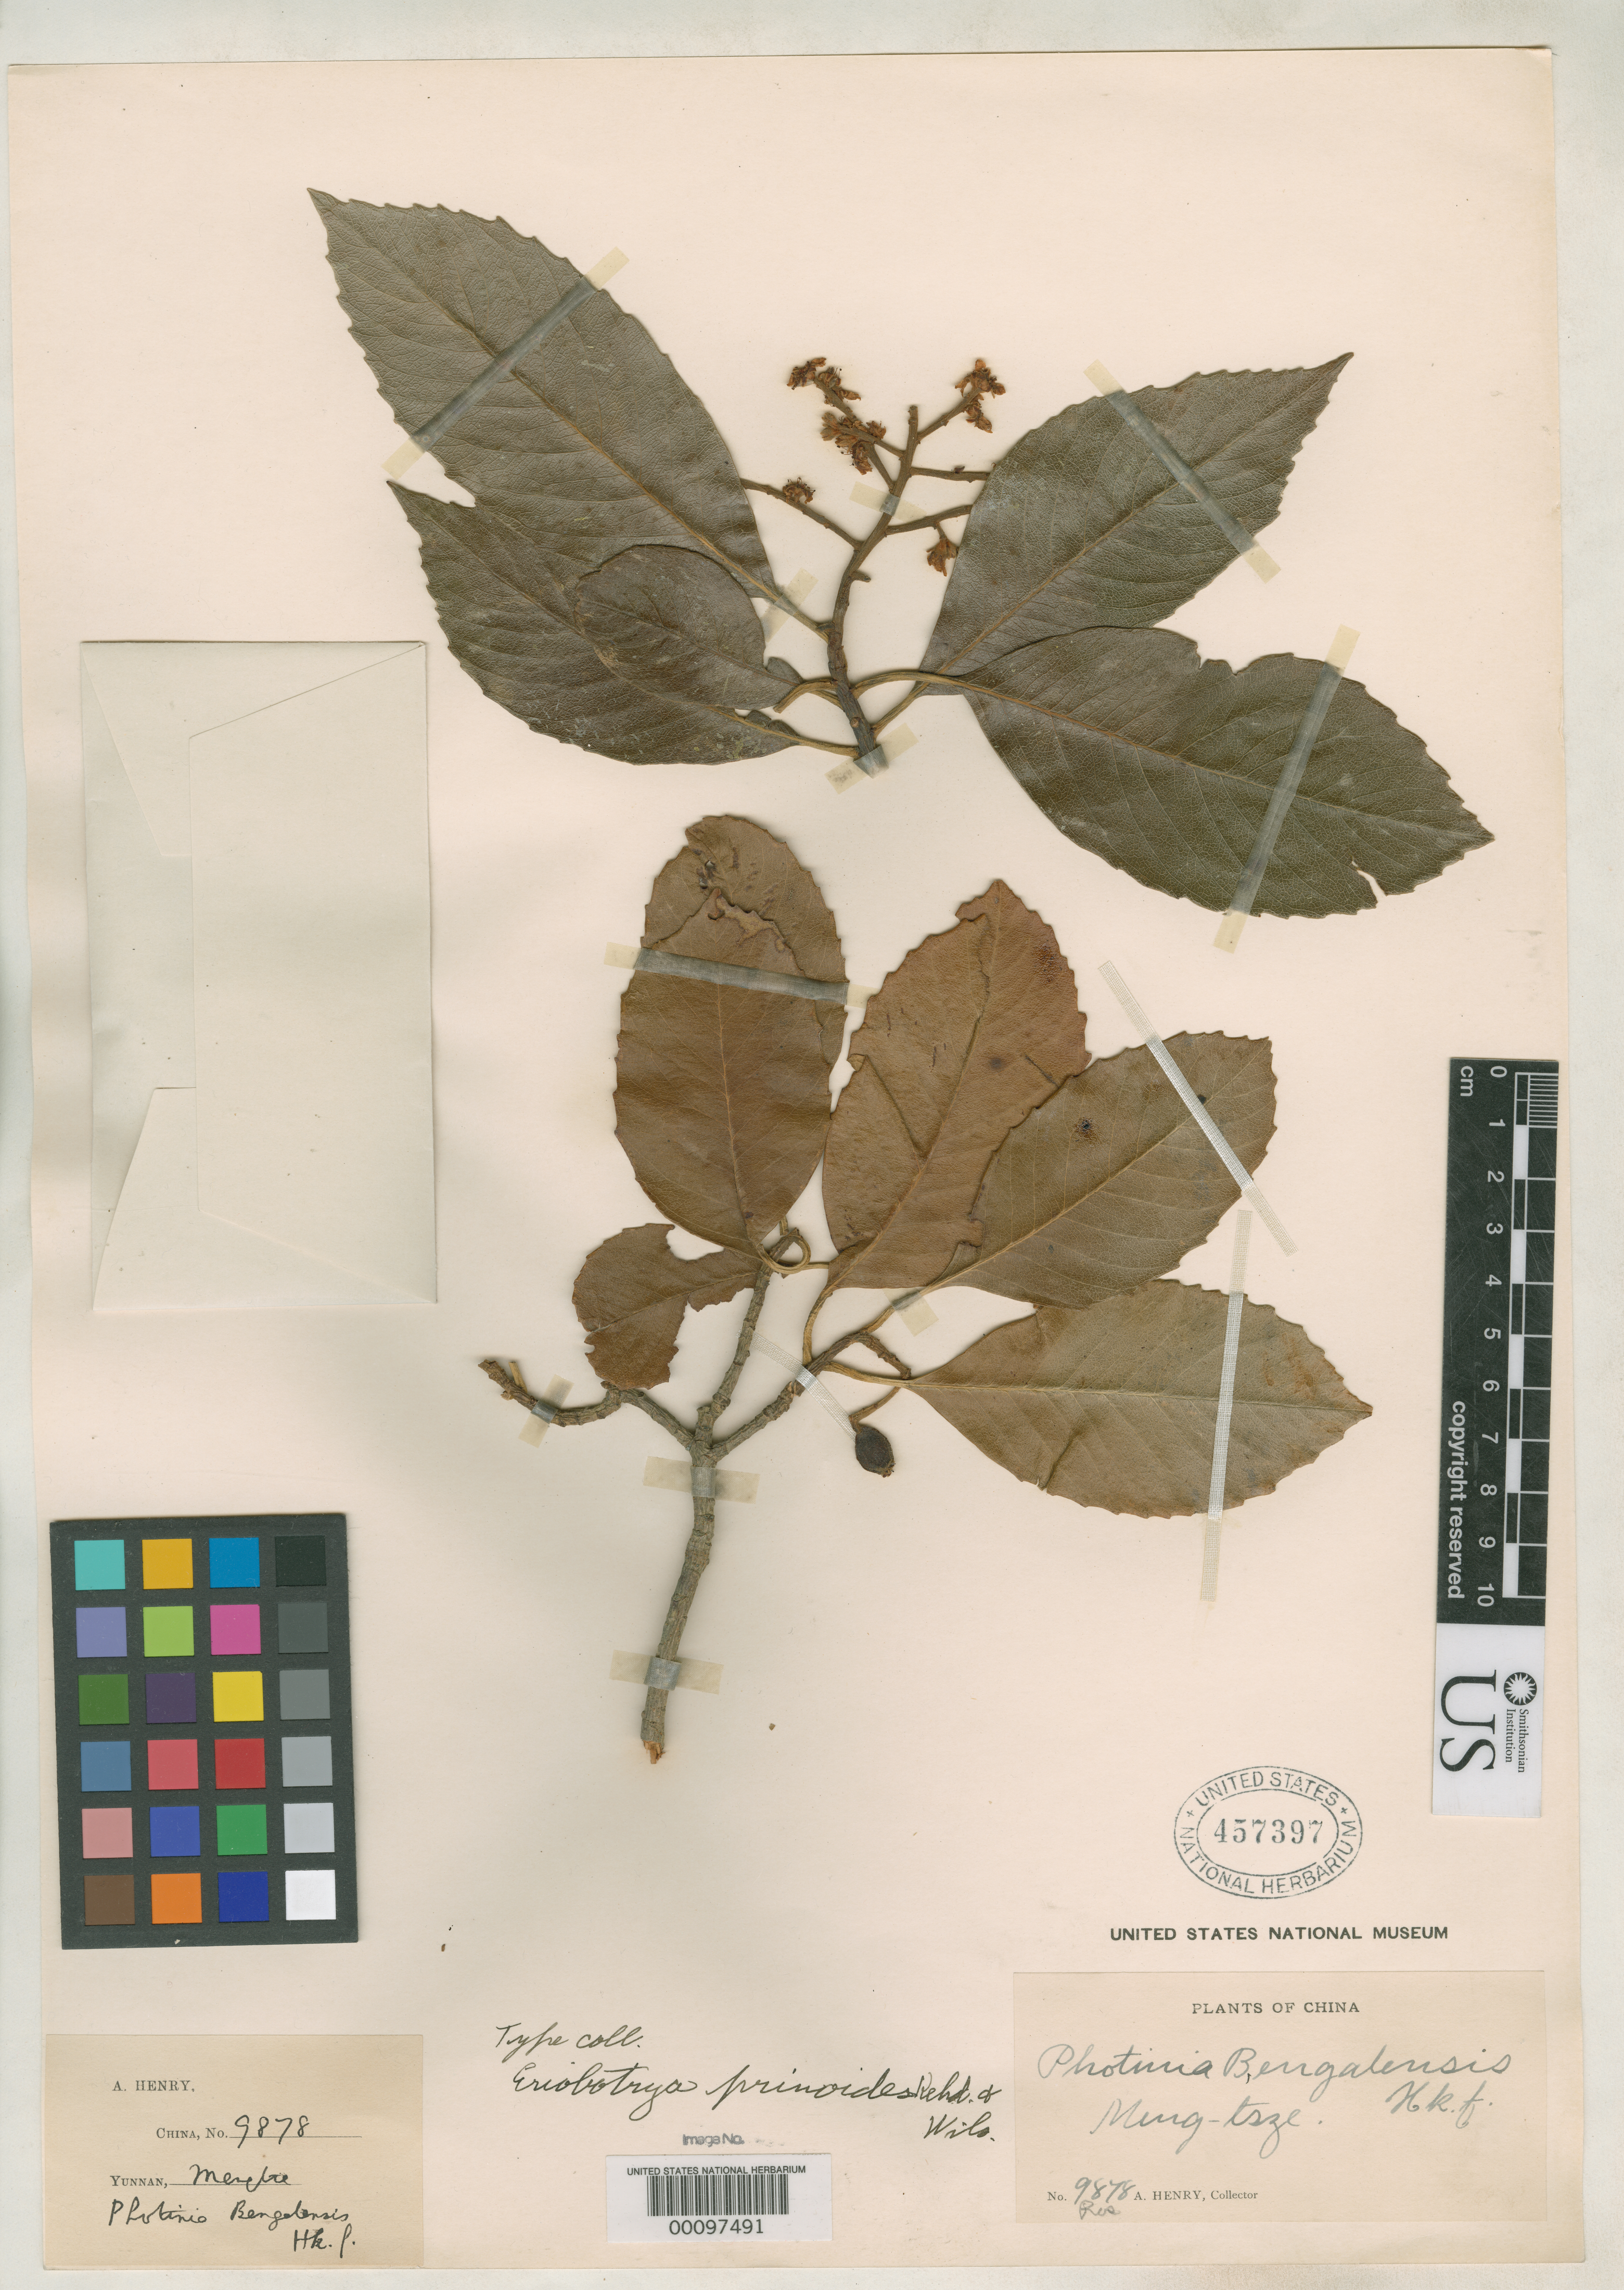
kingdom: Plantae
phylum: Tracheophyta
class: Magnoliopsida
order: Rosales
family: Rosaceae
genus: Eriobotrya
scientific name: Eriobotrya prinoides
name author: Rehder & E.H. Wilson in Sarg.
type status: Type Fragment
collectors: A. Henry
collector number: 9878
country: China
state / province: Yunnan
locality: Mengtze.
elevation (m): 1500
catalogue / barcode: US 457397